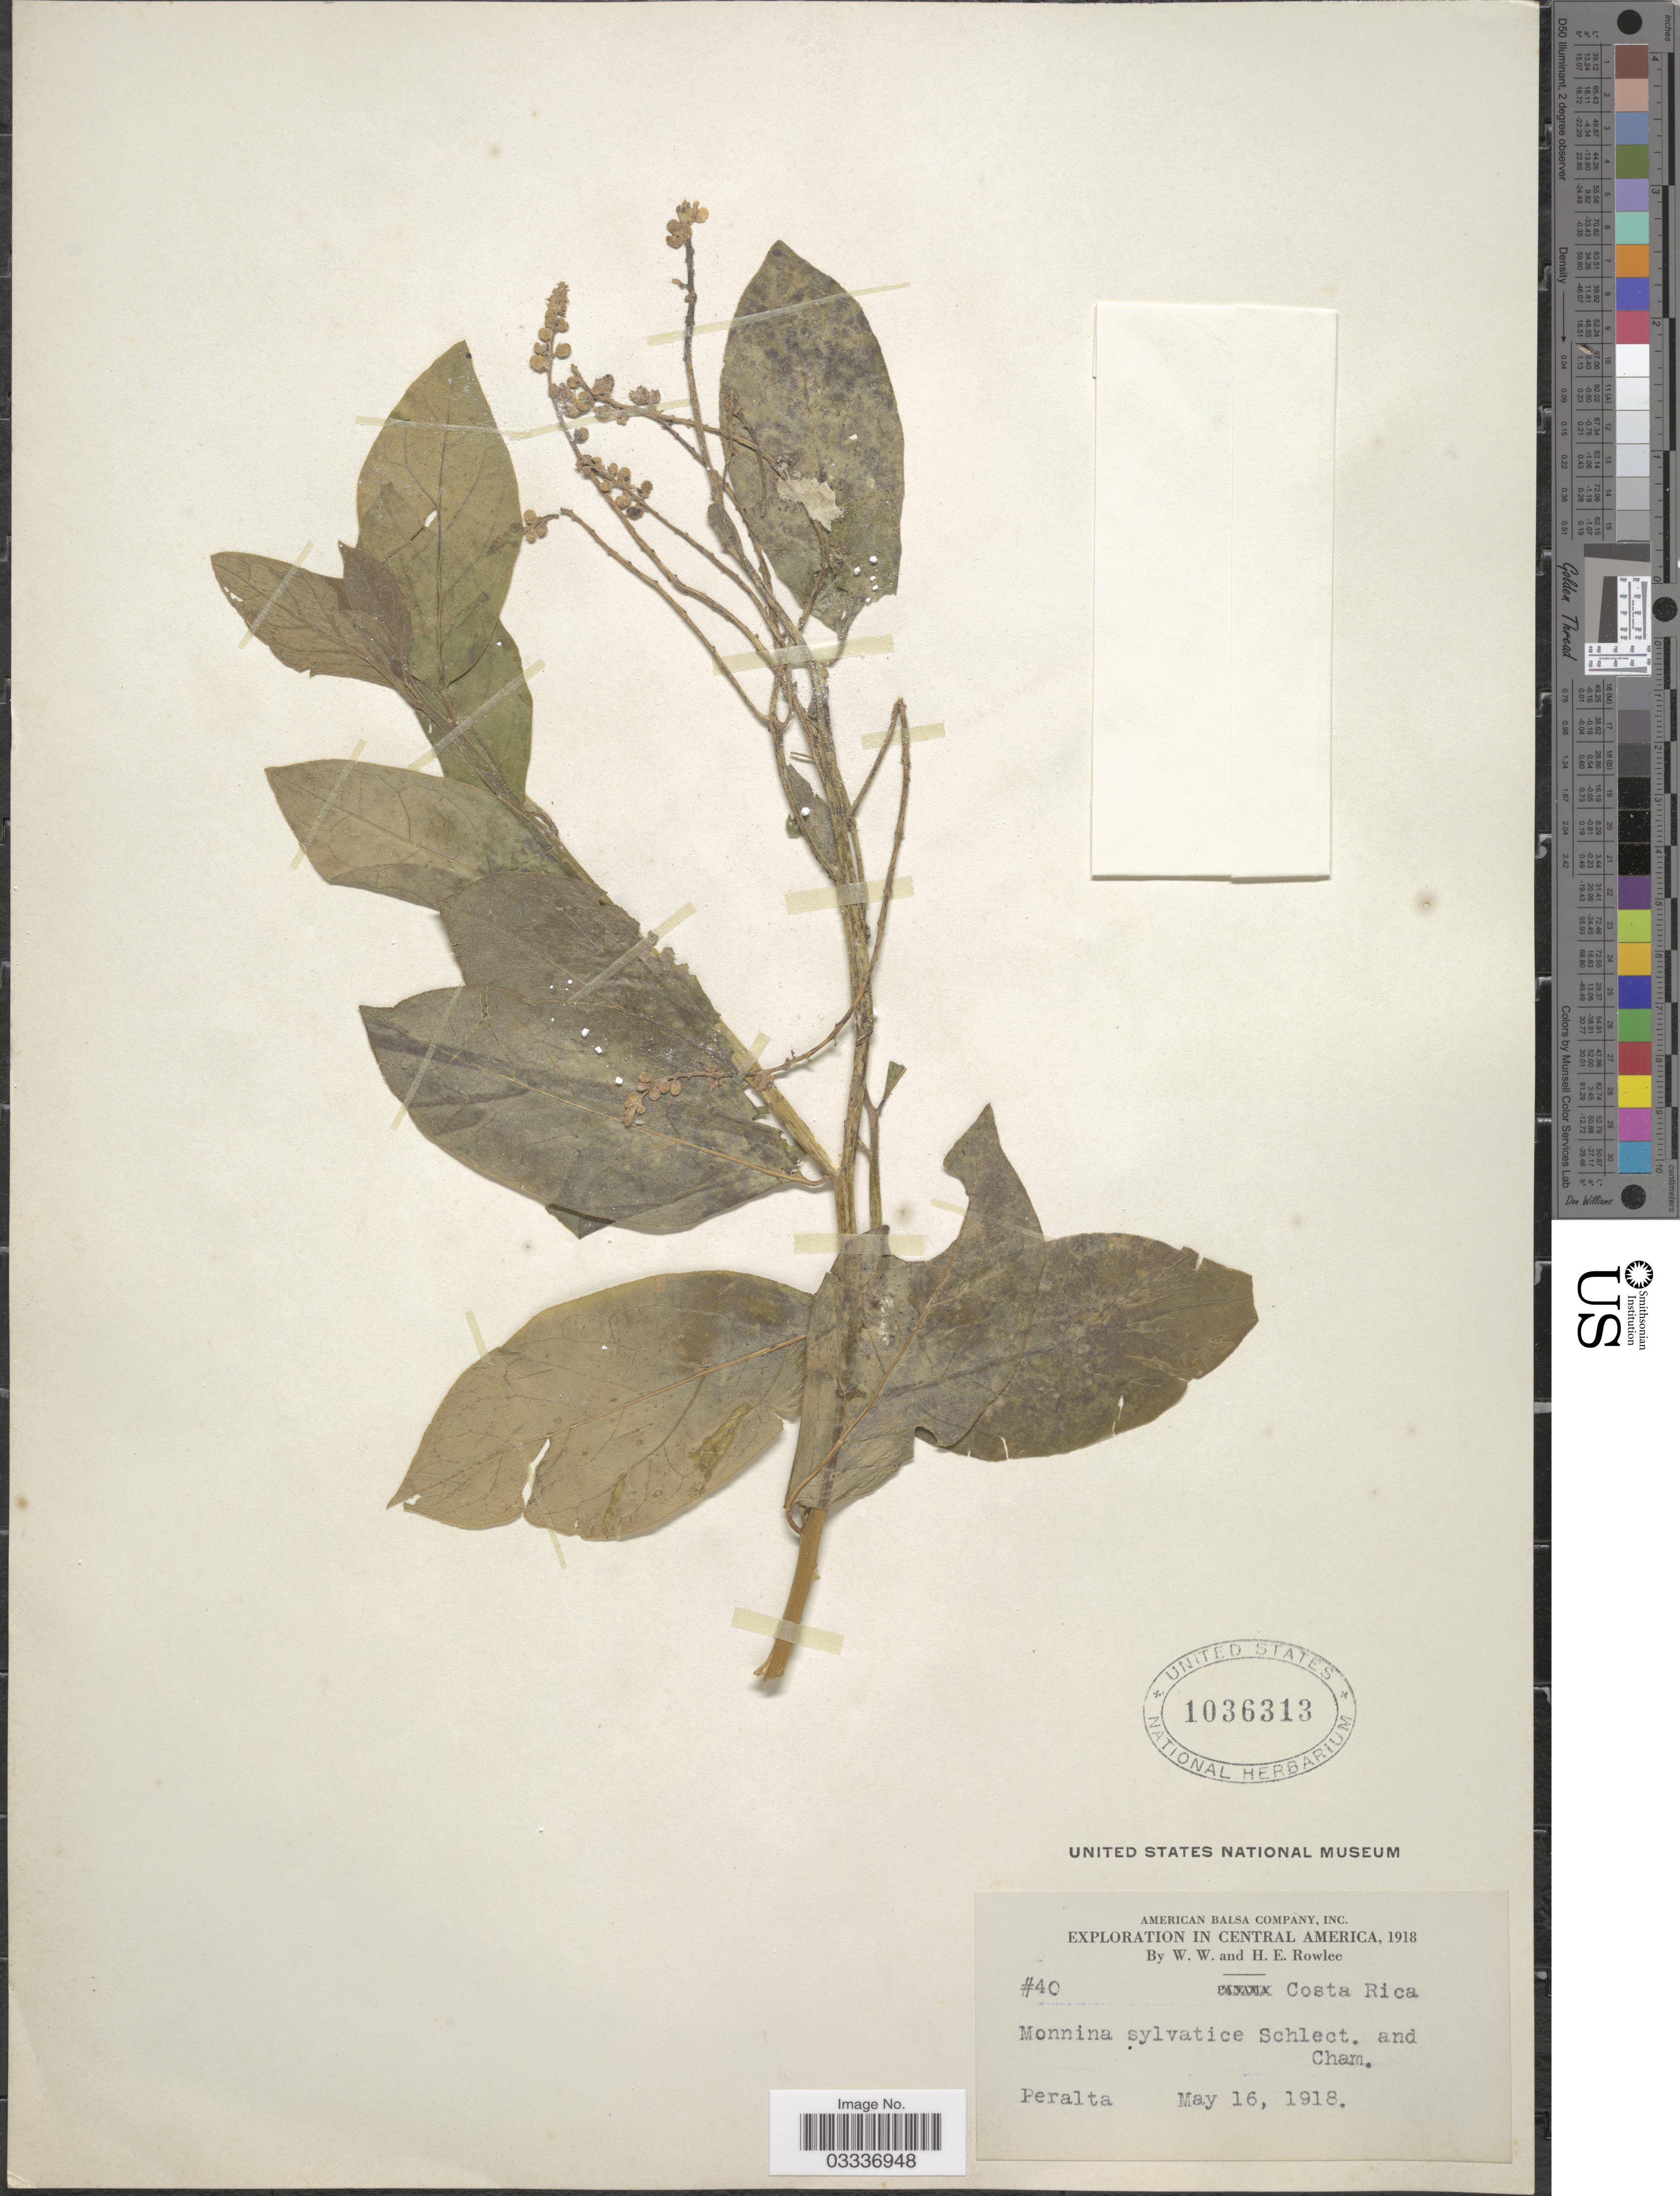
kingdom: Plantae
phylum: Tracheophyta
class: Magnoliopsida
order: Fabales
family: Polygalaceae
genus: Monnina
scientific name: Monnina sylvatica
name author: Schltdl. & Cham.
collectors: W. W. Rowlee & H. E. Rowlee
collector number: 40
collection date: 1918-05-16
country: Costa Rica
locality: Peralta.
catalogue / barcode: US 1036313